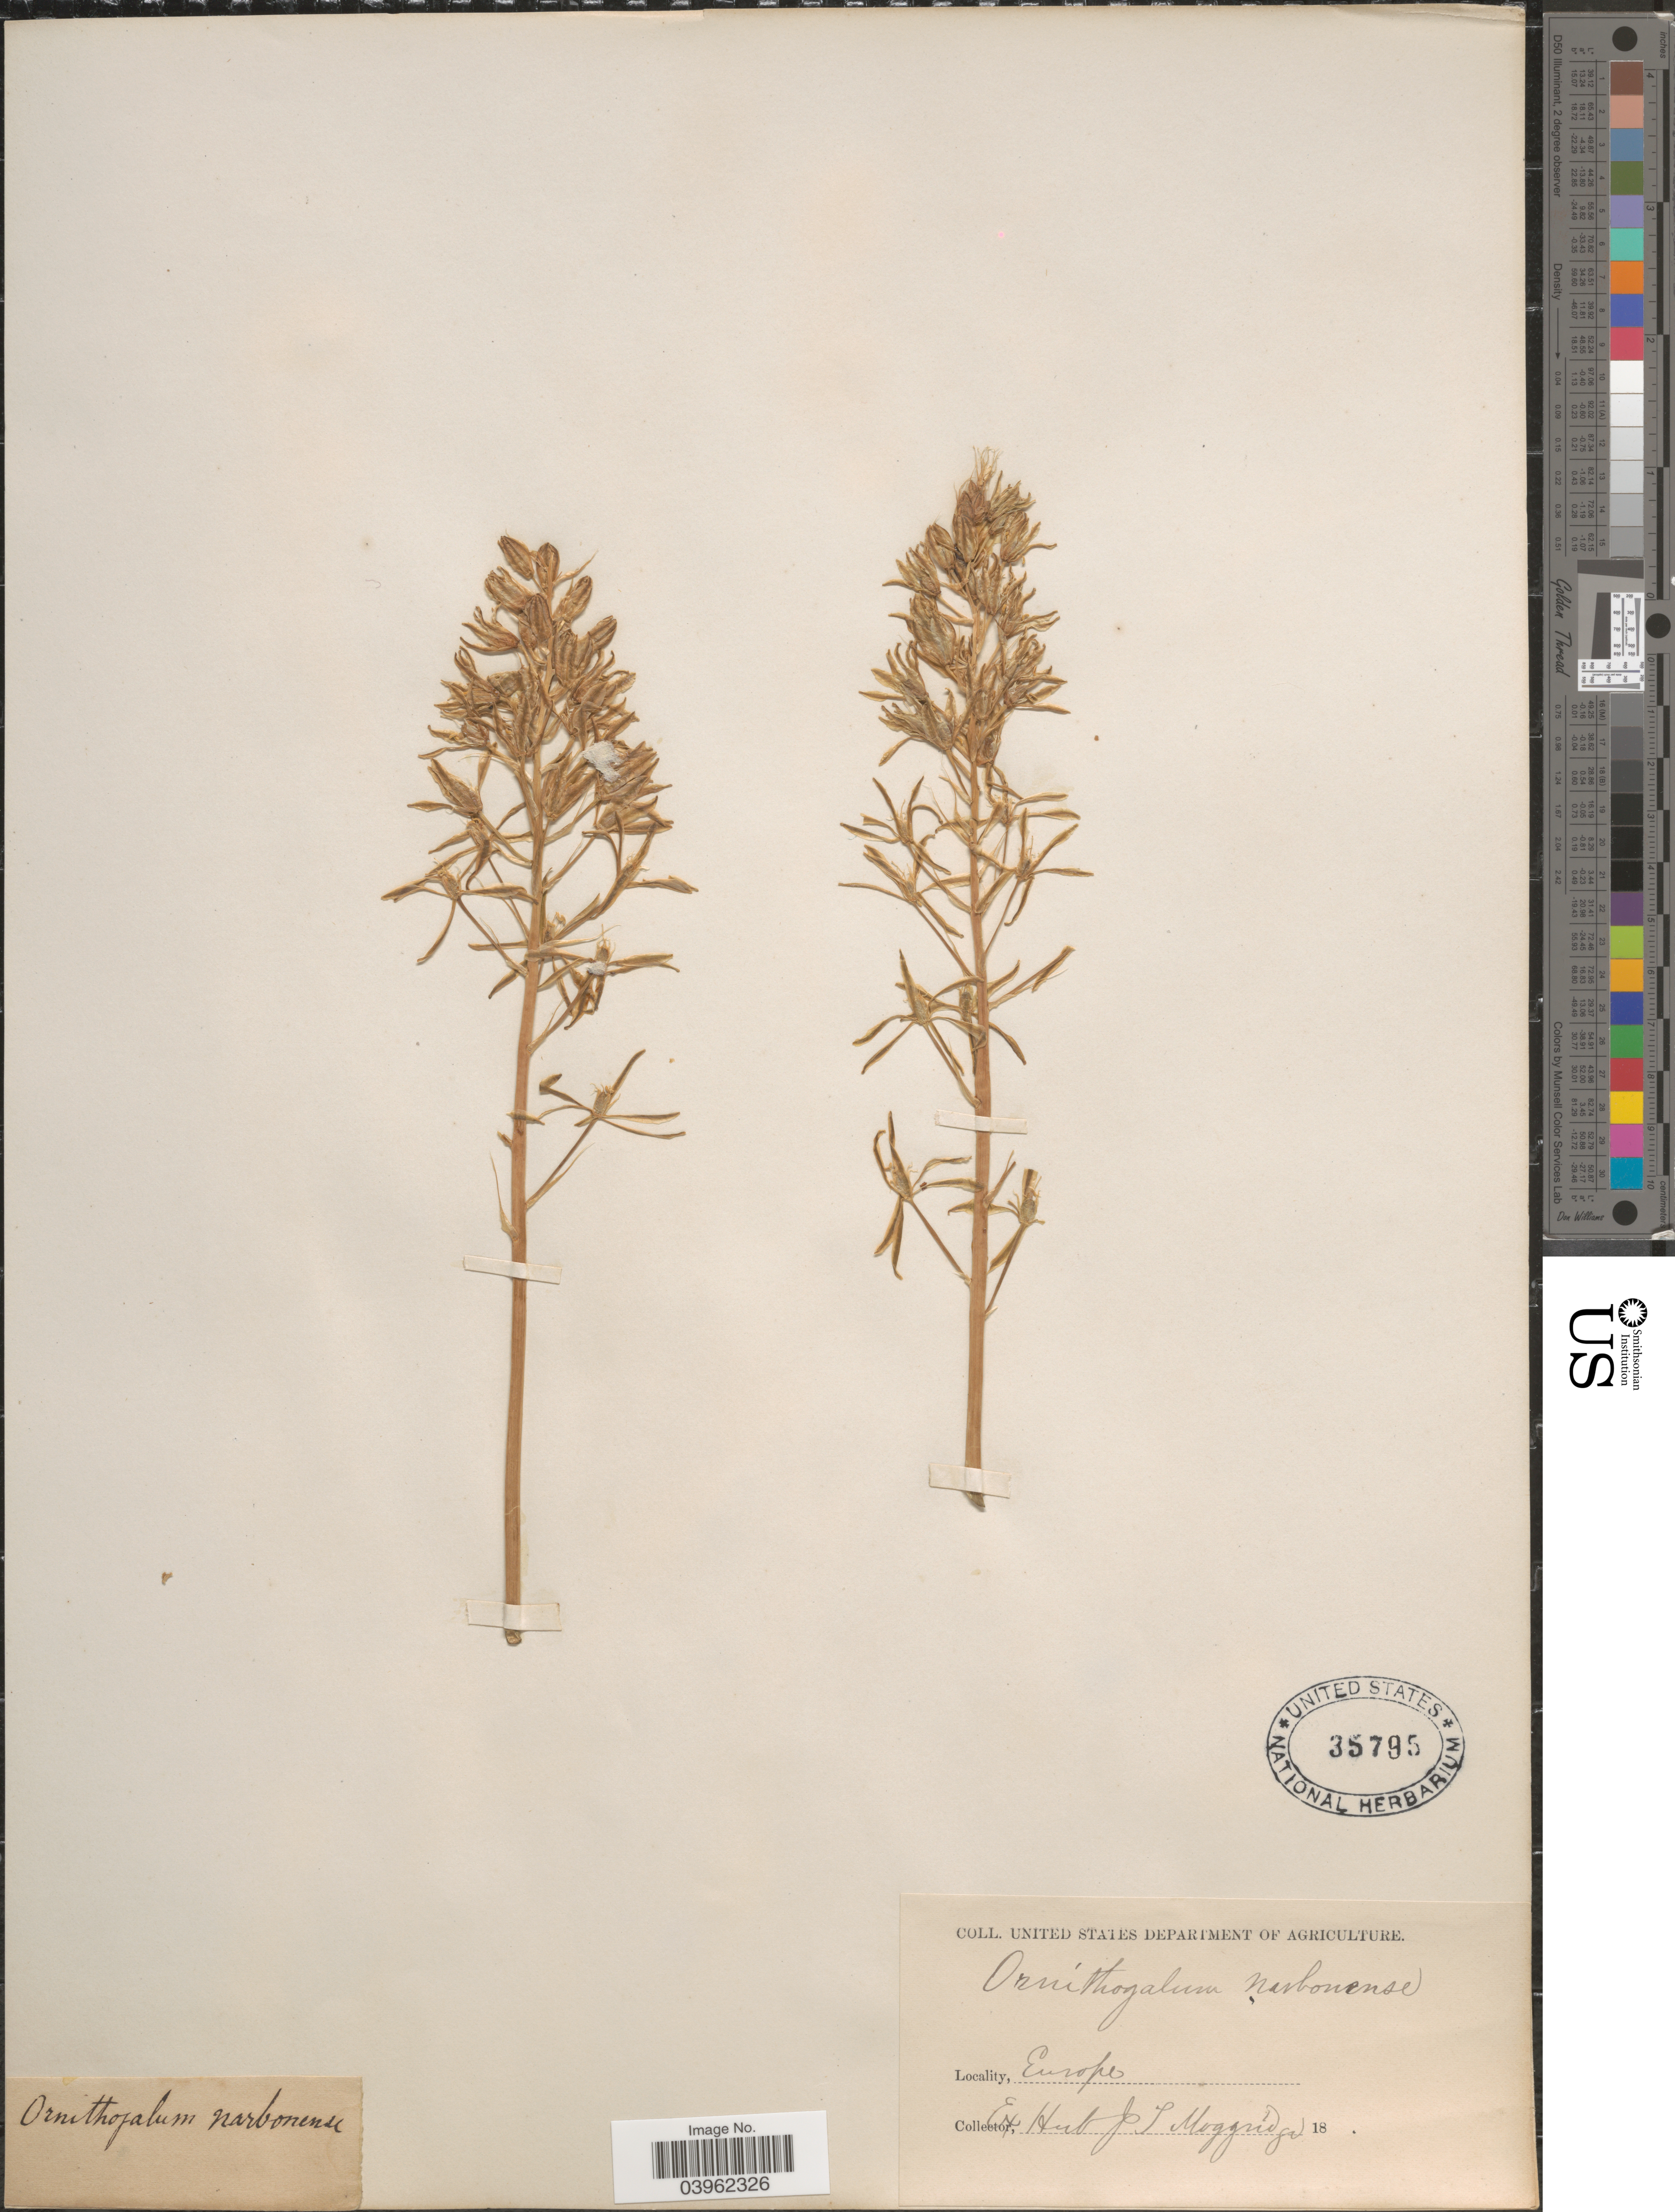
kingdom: Plantae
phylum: Tracheophyta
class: Liliopsida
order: Asparagales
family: Asparagaceae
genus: Ornithogalum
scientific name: Ornithogalum narbonense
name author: L.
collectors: ex herb. J.T. Moggridge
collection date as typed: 18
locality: Europe.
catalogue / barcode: US 35795